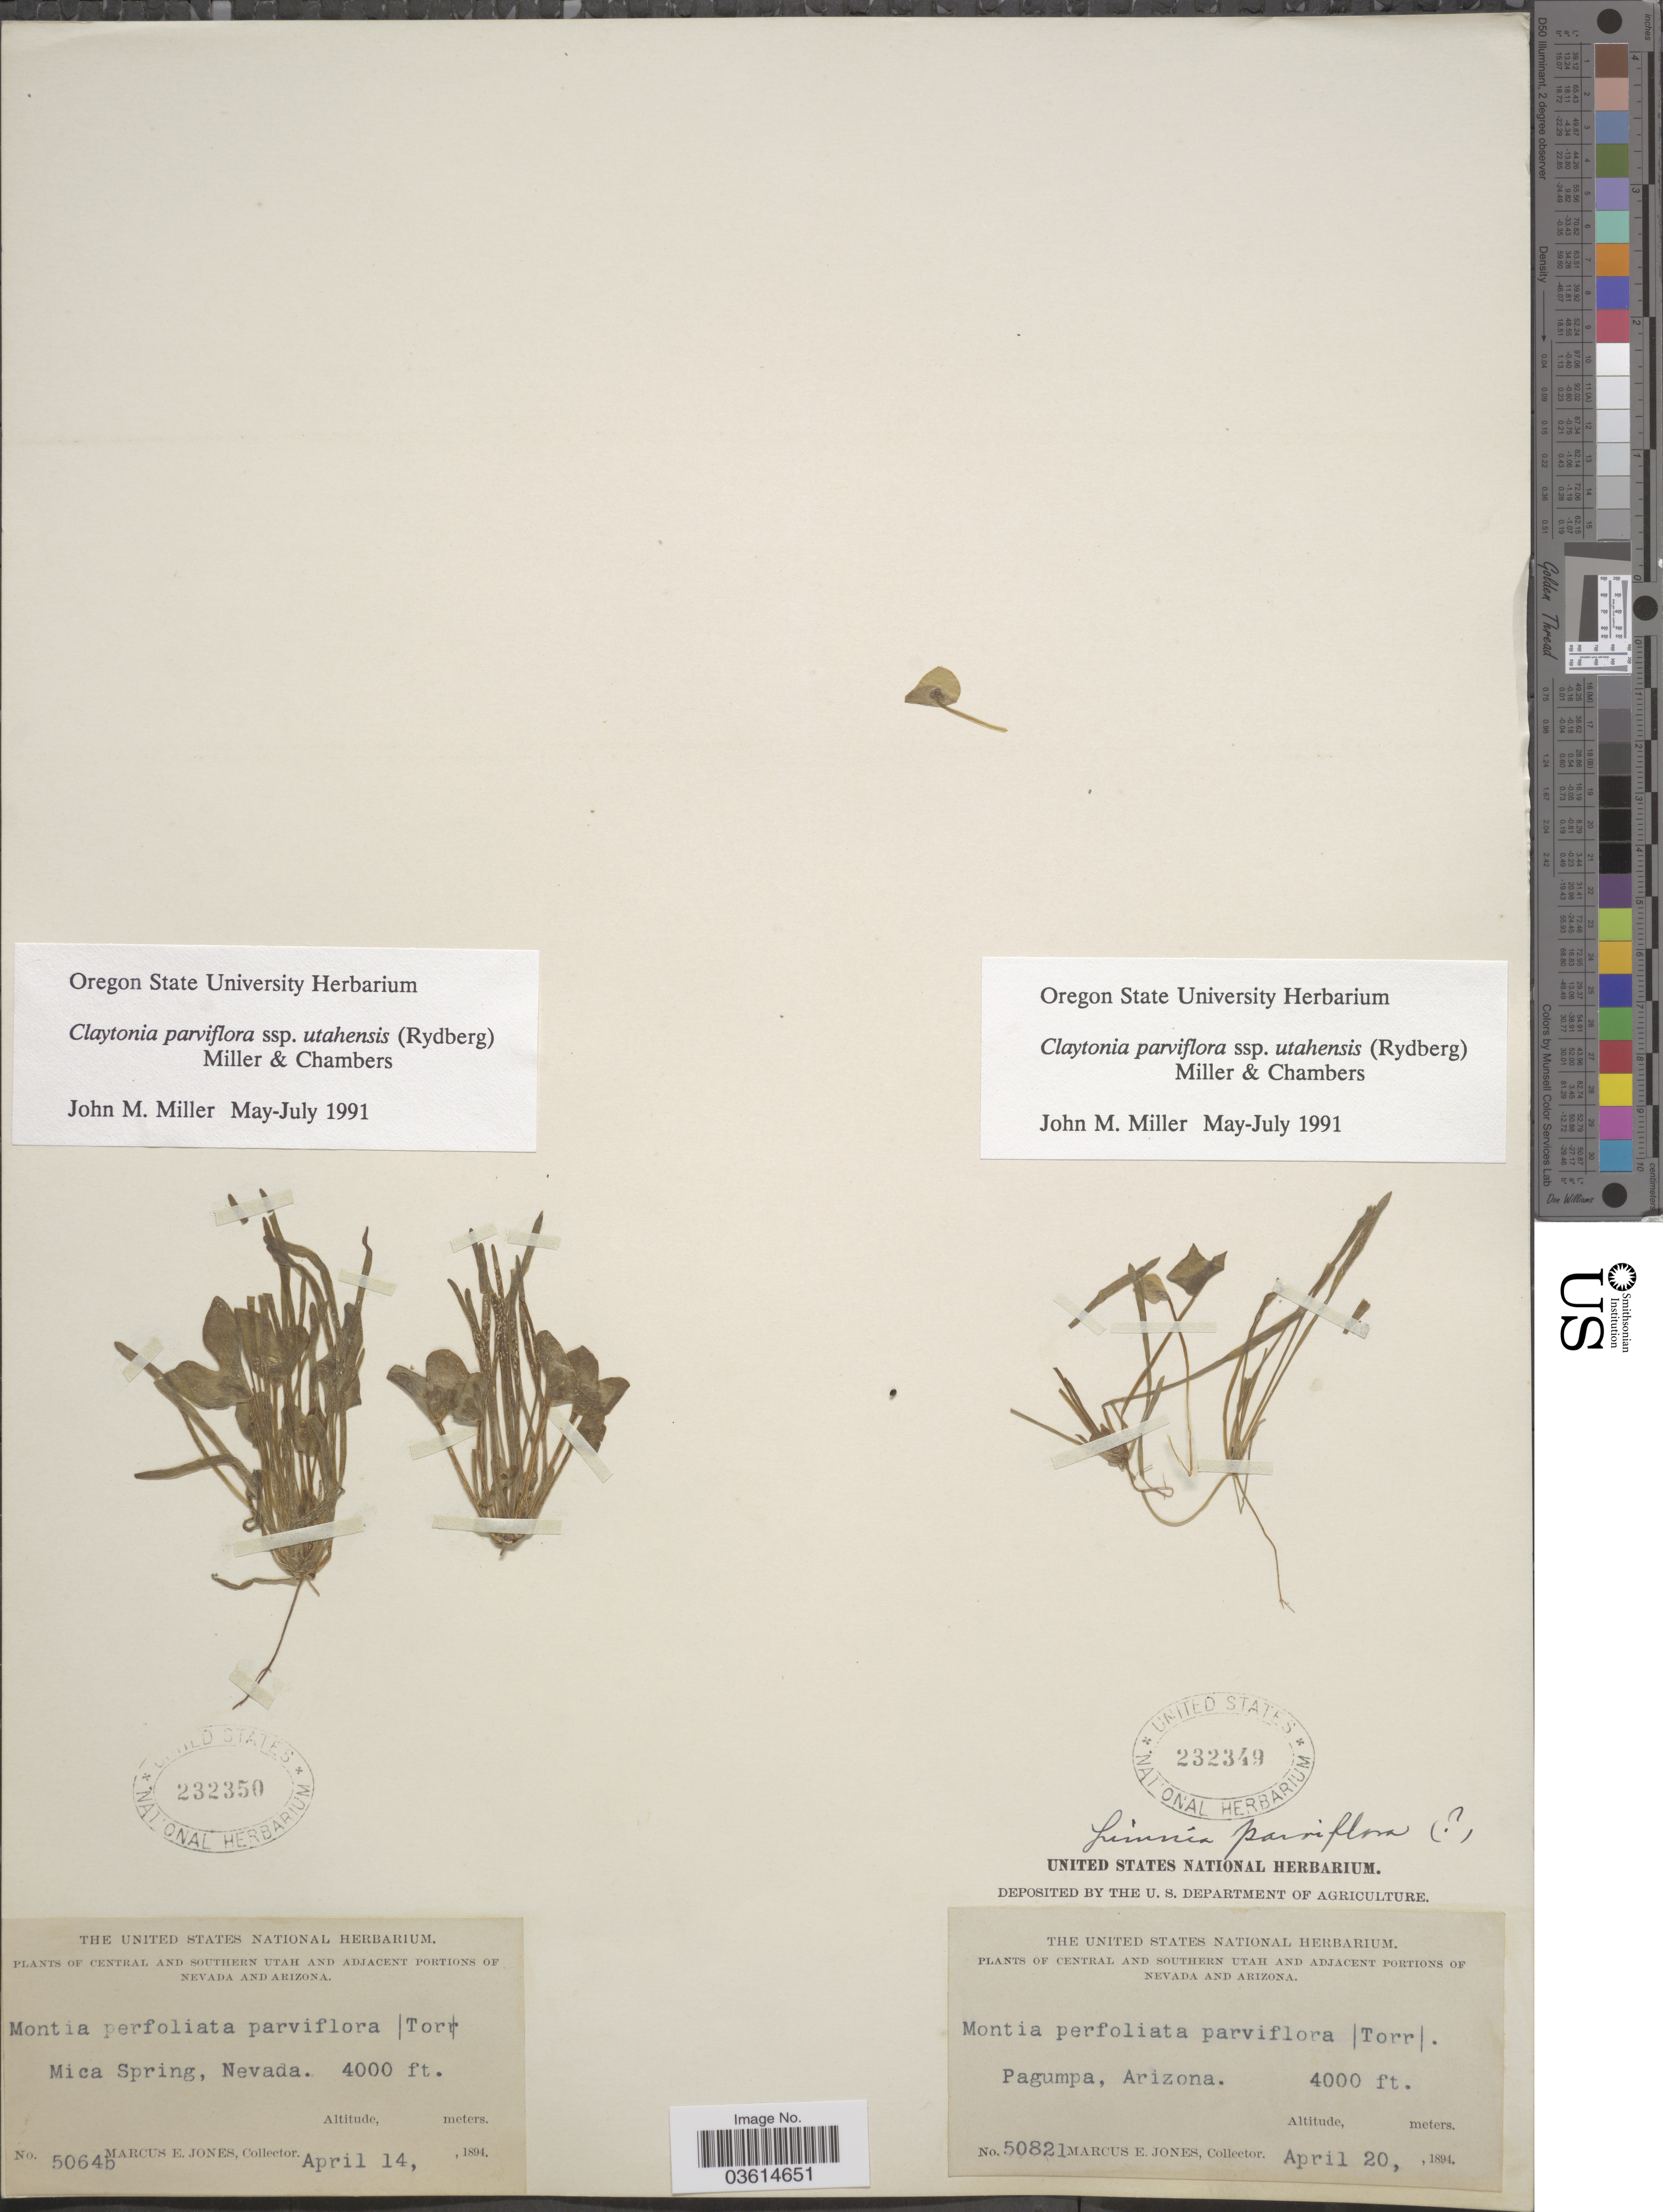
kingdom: Plantae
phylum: Tracheophyta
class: Magnoliopsida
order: Caryophyllales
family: Montiaceae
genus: Claytonia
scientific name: Claytonia parviflora subsp. utahensis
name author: (Rydb.) John M. Mill. & K.L. Chambers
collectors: M. E. Jones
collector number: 50821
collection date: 1894-04-20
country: United States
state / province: Arizona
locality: Adjacent portions of Arizona. Pagumpa.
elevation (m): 1219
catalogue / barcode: US 232349-2